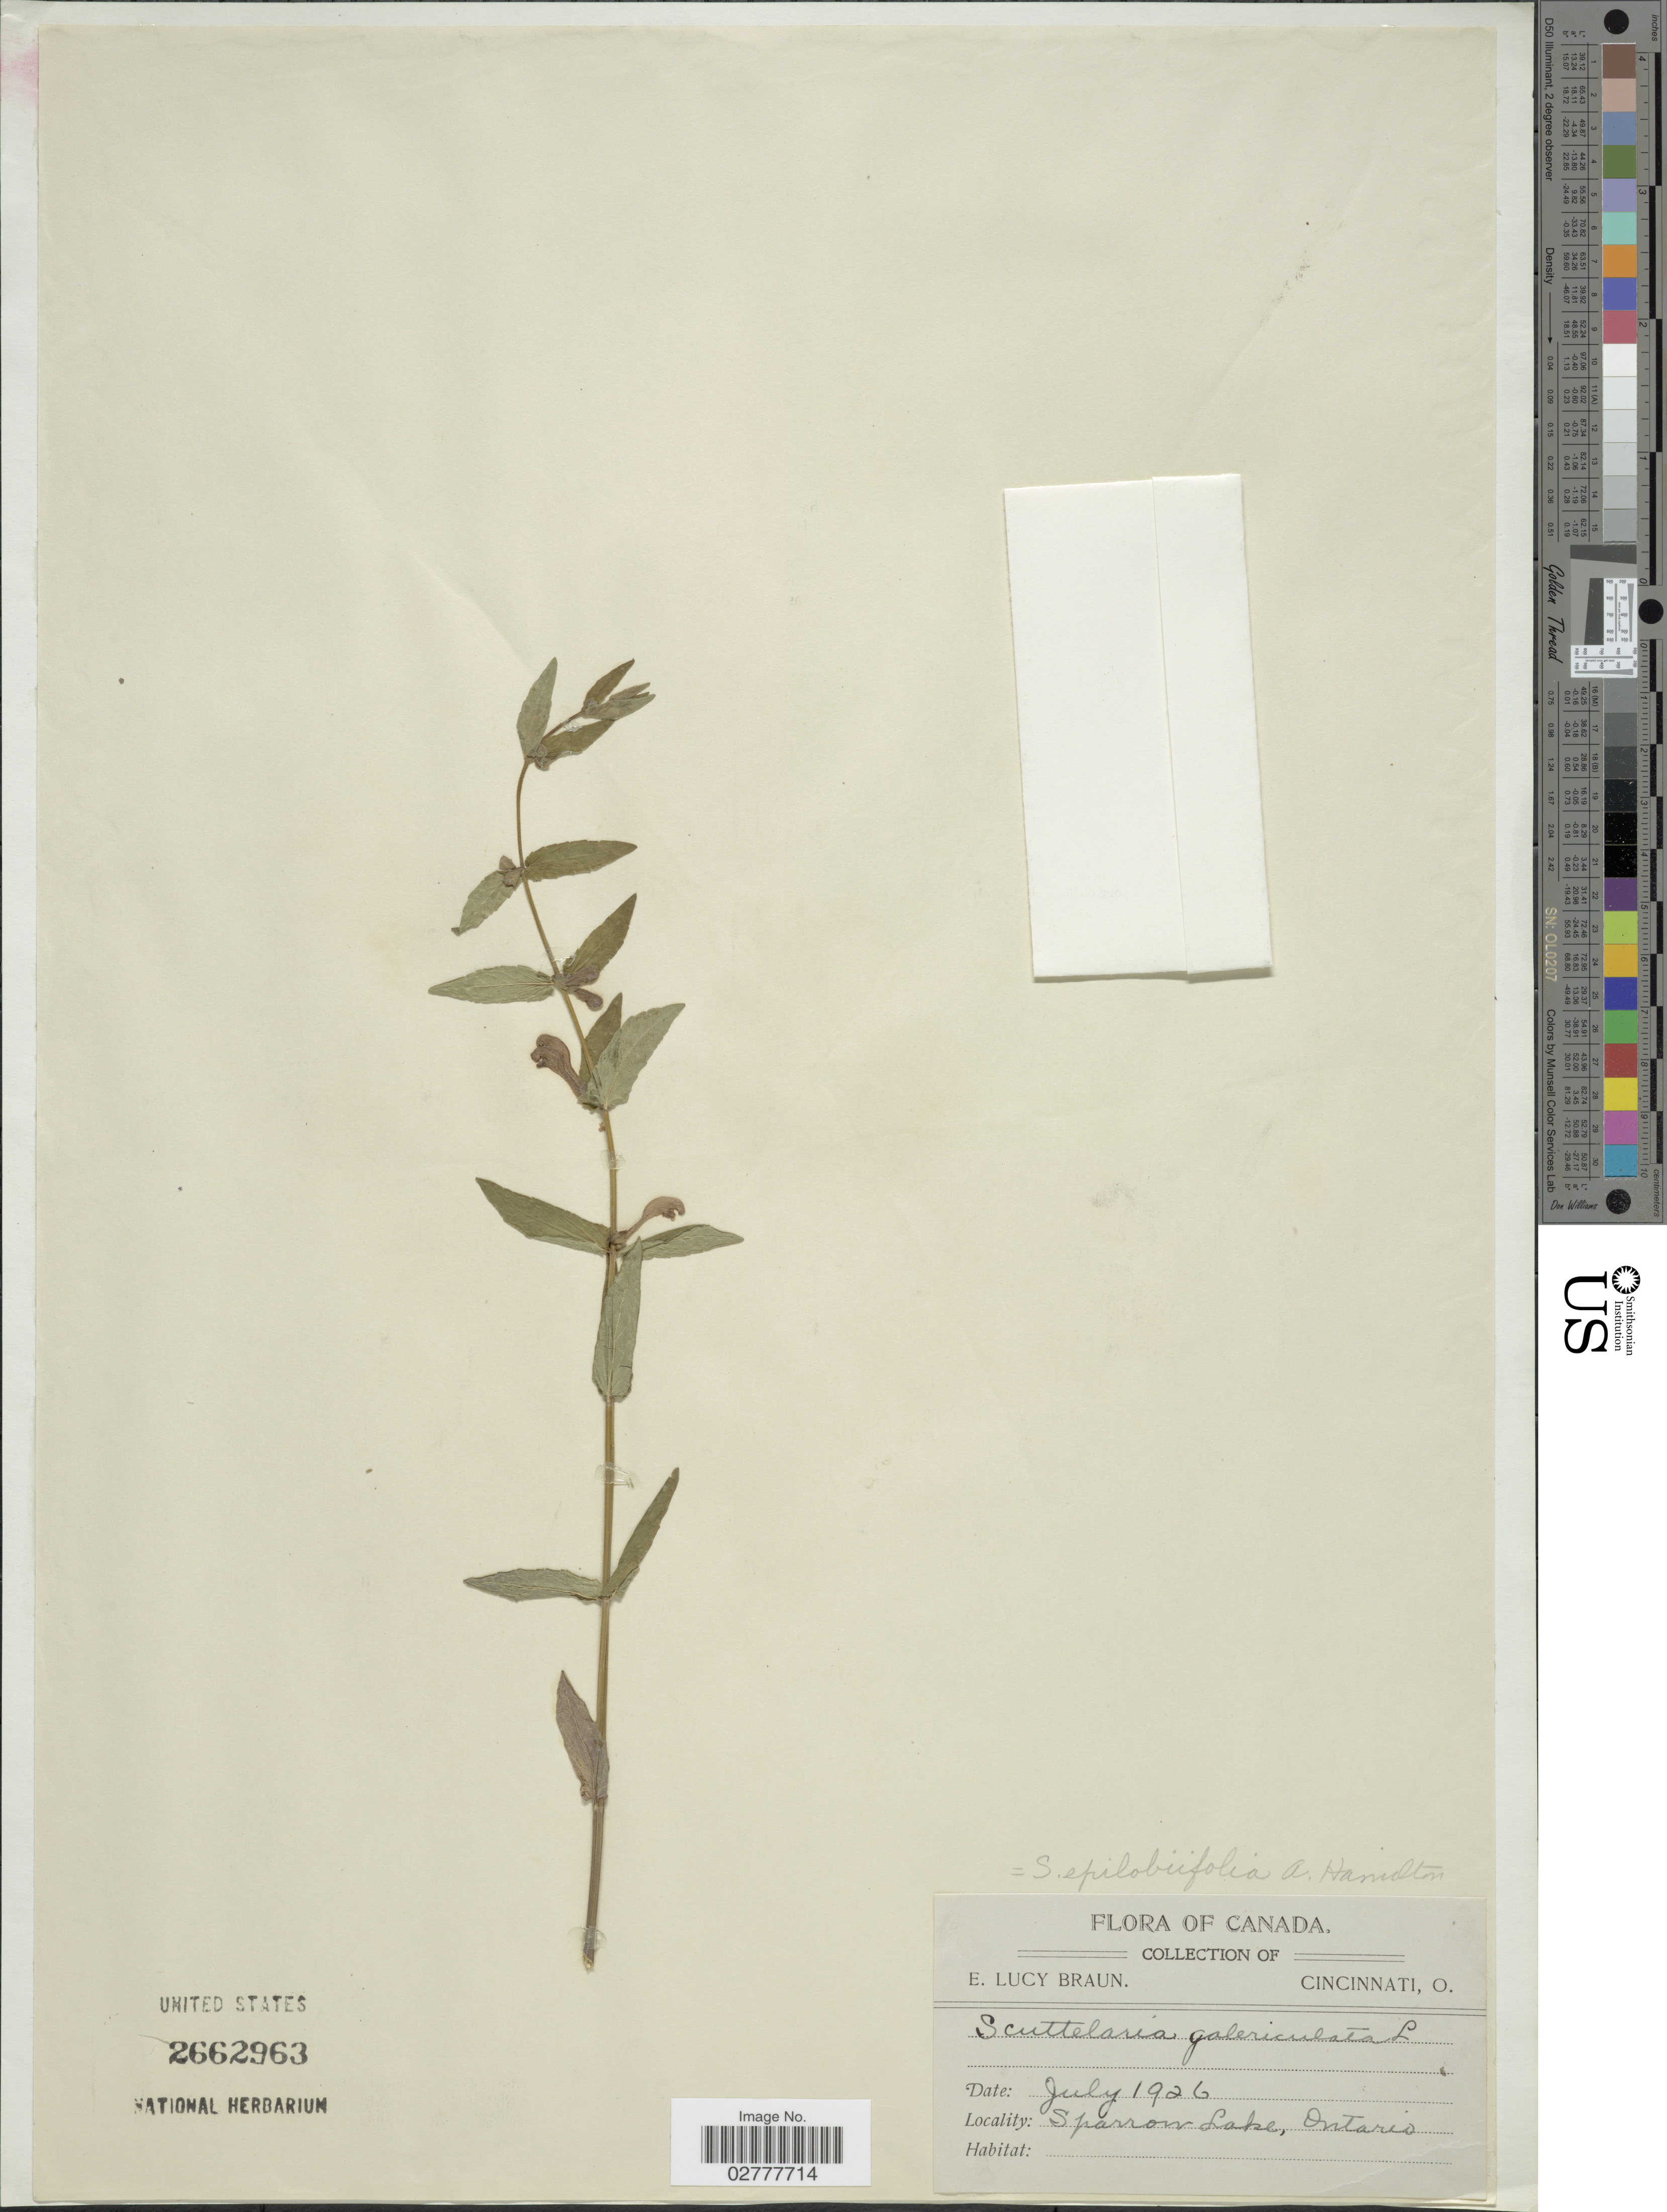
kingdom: Plantae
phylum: Tracheophyta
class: Magnoliopsida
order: Lamiales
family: Lamiaceae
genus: Scutellaria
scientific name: Scutellaria epilobiifolia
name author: A. Ham.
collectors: E. L. Braun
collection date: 1926-07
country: Canada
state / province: Ontario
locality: Sparron Lake.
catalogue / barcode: US 2662963